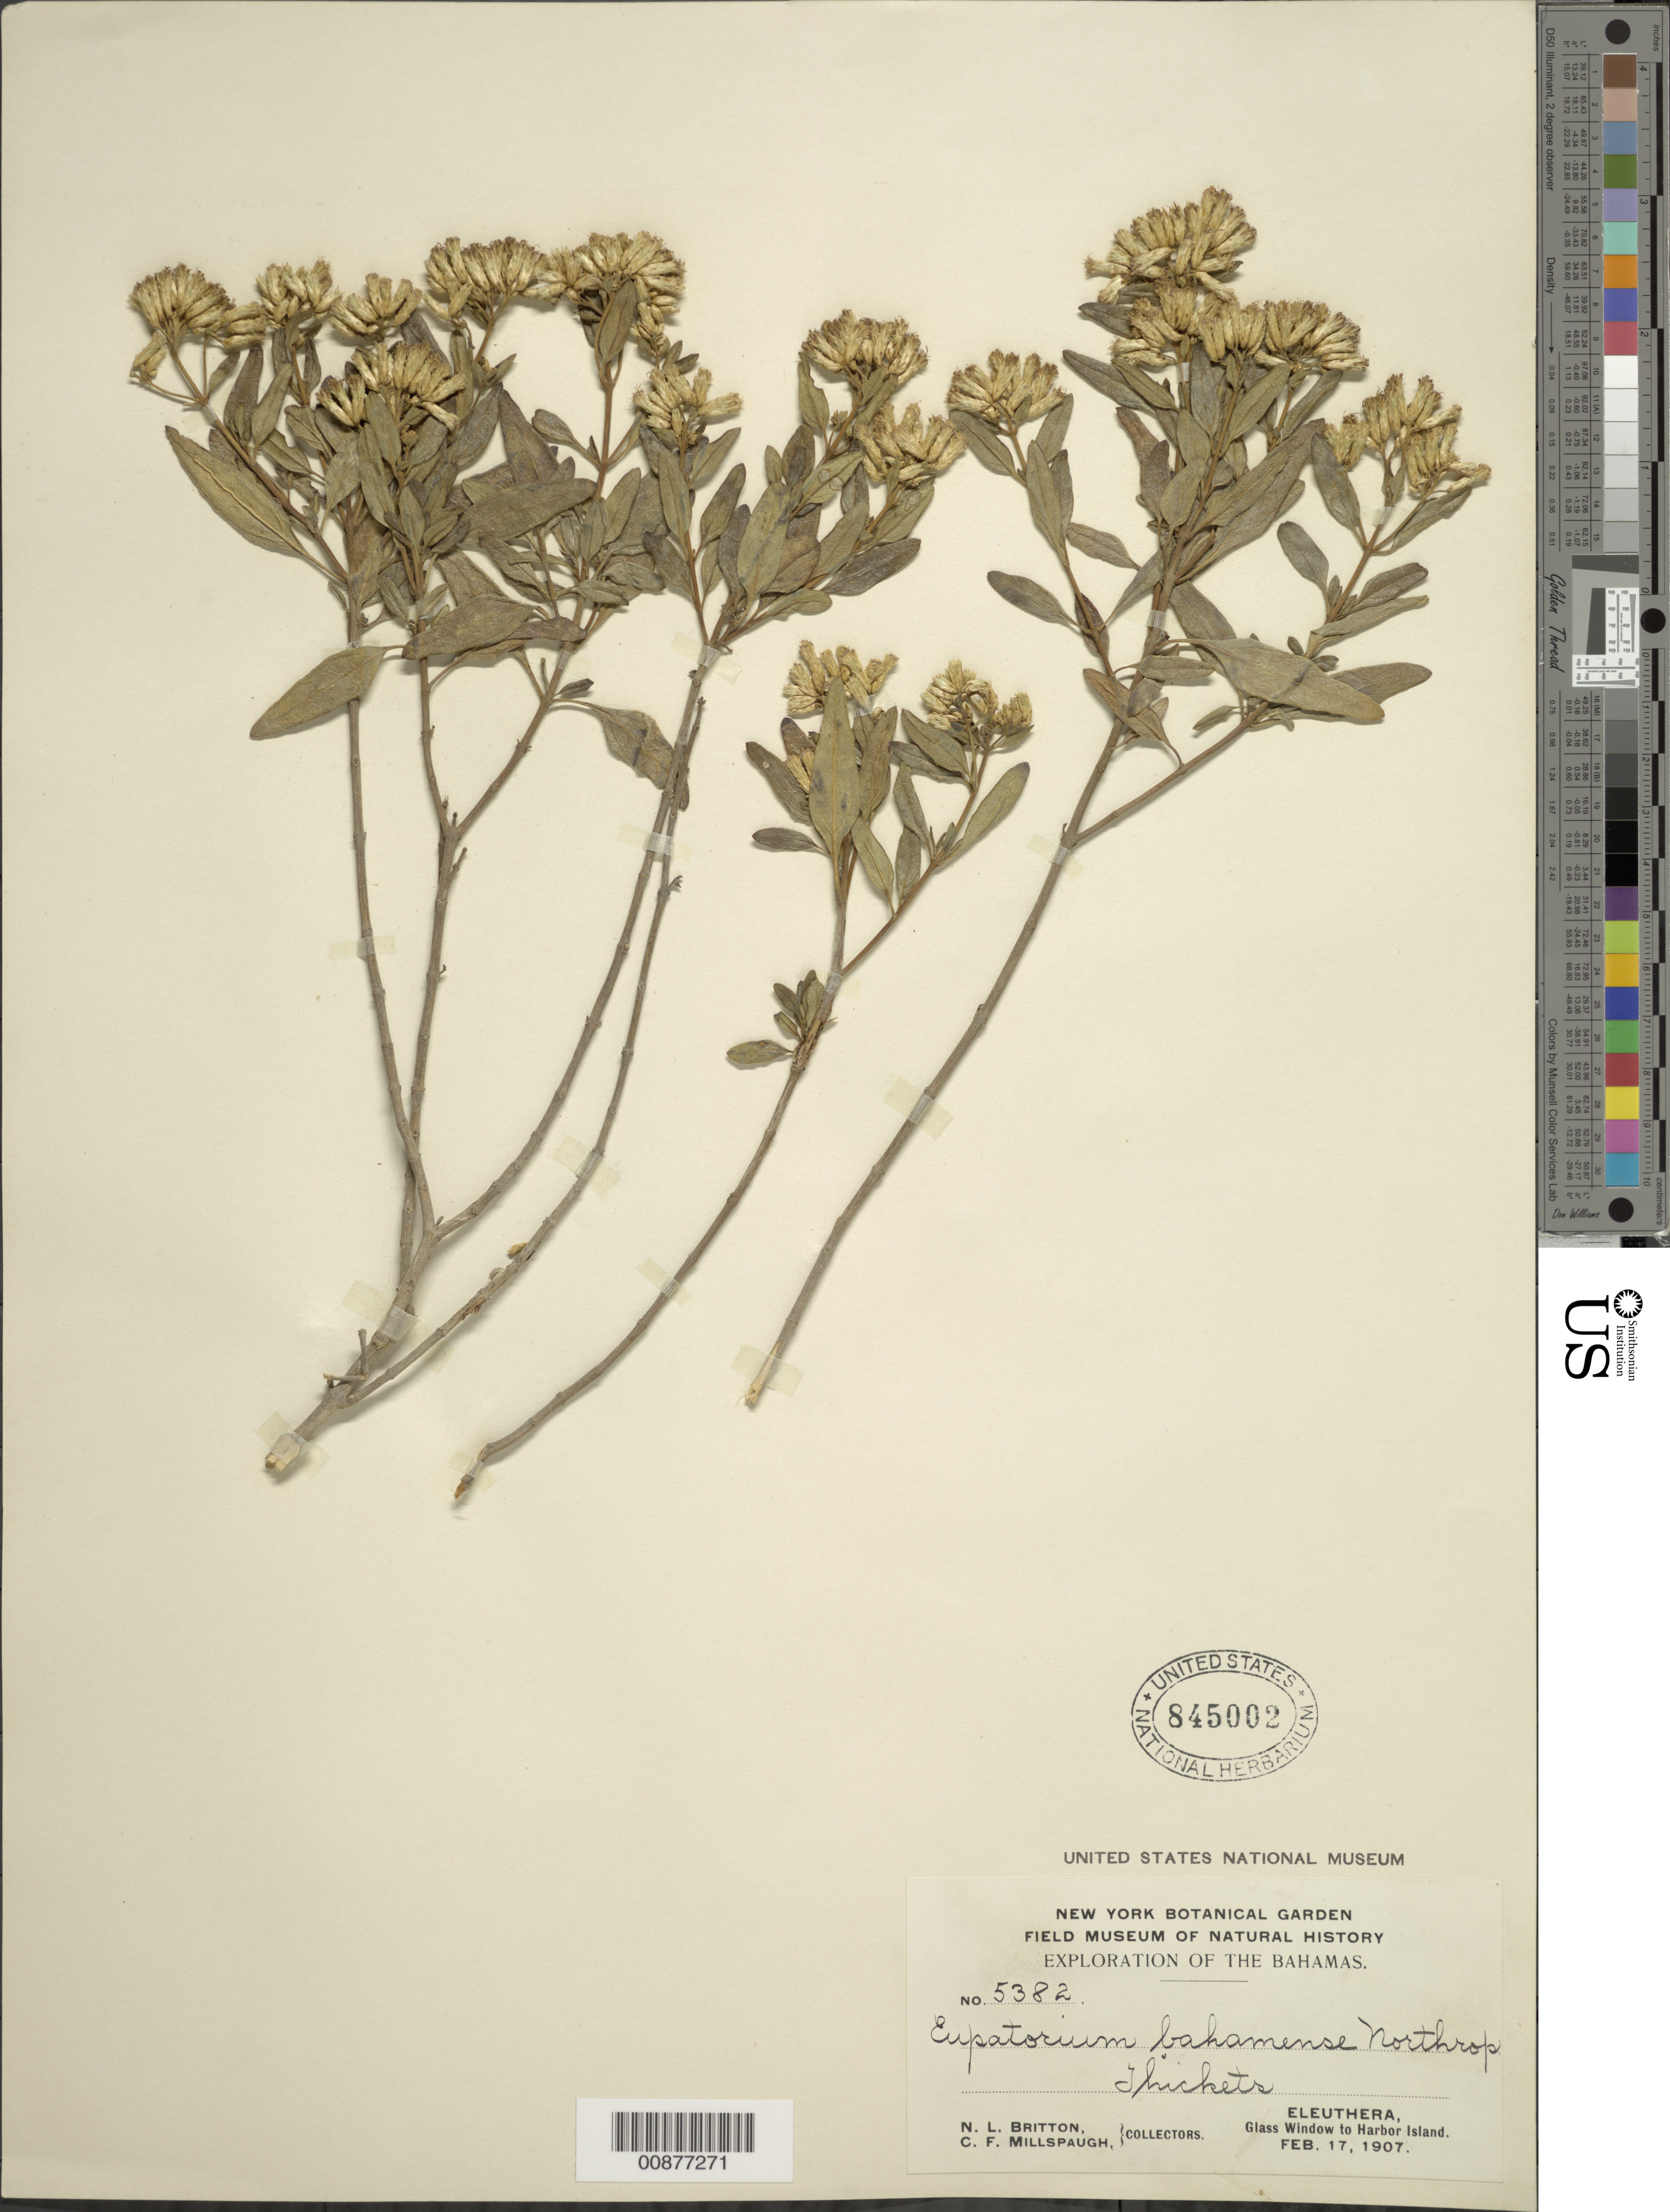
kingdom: Plantae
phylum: Tracheophyta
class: Magnoliopsida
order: Asterales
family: Asteraceae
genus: Chromolaena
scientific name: Chromolaena bahamensis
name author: (Northr.) R.M. King & H. Rob.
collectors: N. Britton & C. F. Millspaugh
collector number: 5382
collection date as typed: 17 Feb 1907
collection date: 1907-02-17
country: Bahamas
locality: Eleuthera, Glass Window to Harbor island.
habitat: Thickets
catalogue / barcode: US 845002